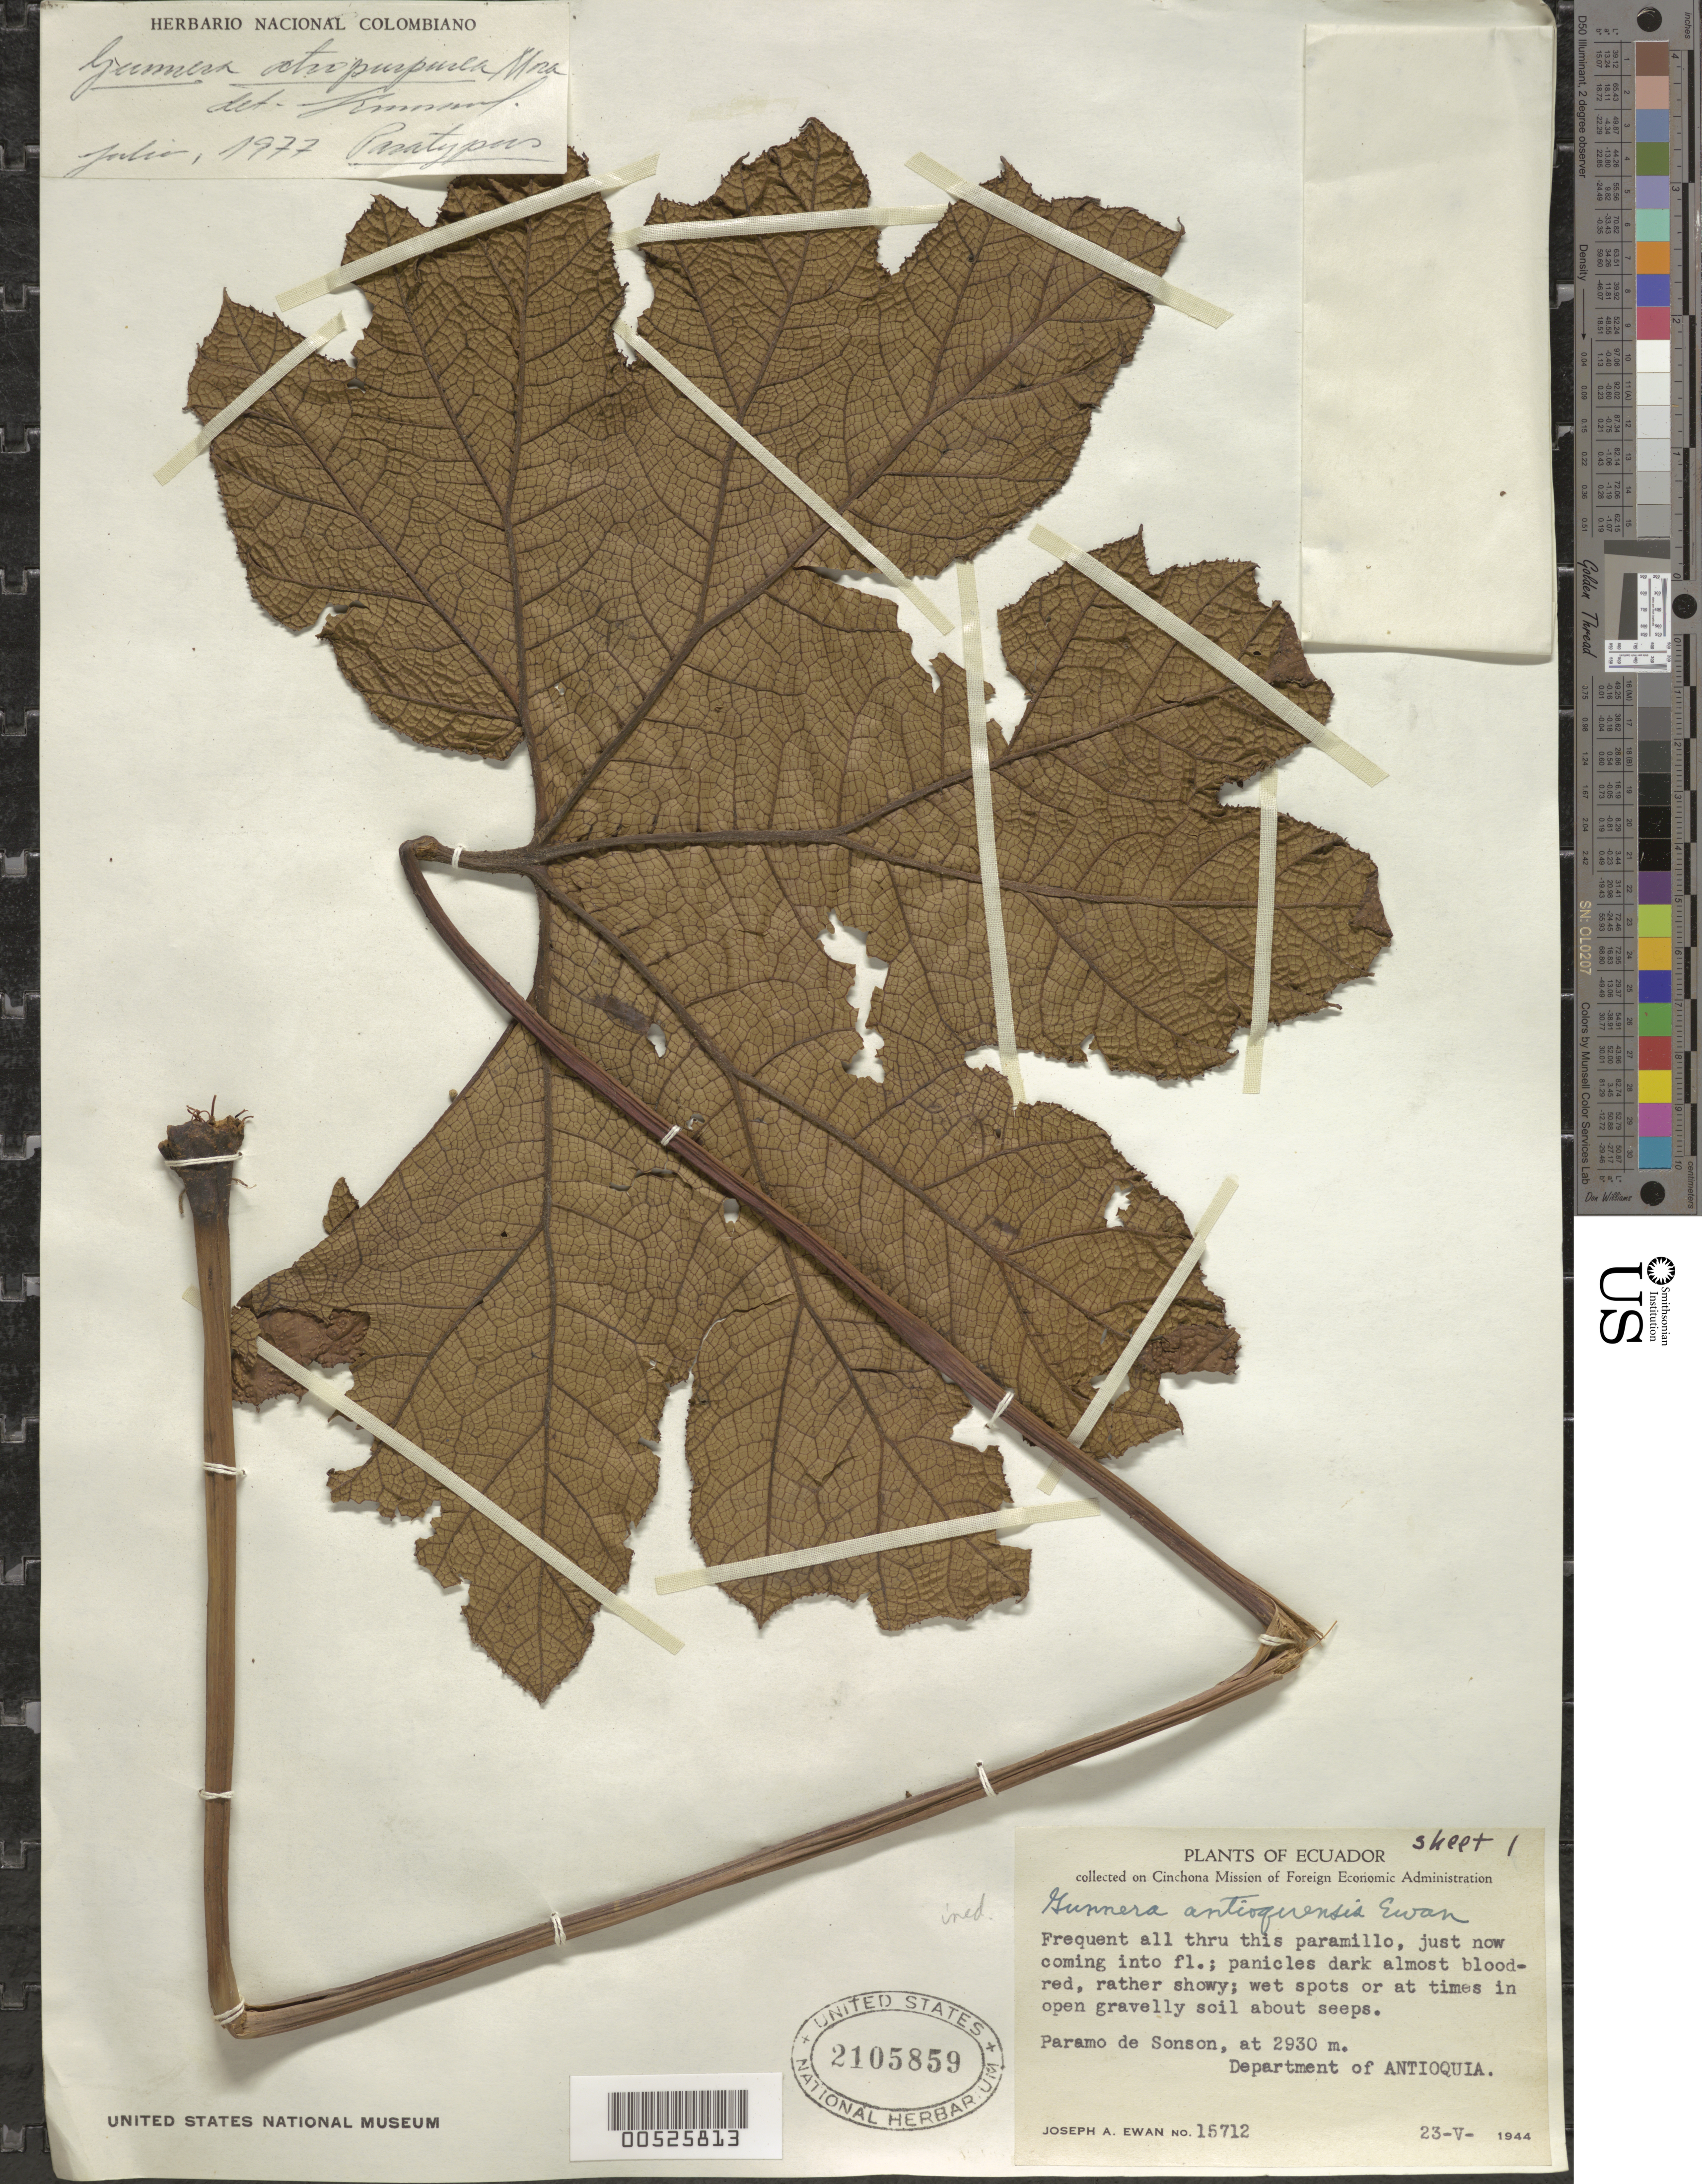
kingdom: Plantae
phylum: Tracheophyta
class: Magnoliopsida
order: Gunnerales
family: Gunneraceae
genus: Gunnera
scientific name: Gunnera antioquensis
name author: L.E. Mora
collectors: J. A. Ewan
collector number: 15712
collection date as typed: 23 May 1944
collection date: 1944-05-23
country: Colombia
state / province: Antioquia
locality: Paramo de Sonson, above Sonson, Cordillera Central.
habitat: Wet spots or at times in open gravelly soil about seeps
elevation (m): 2930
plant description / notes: Paratype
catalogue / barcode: US 2105859